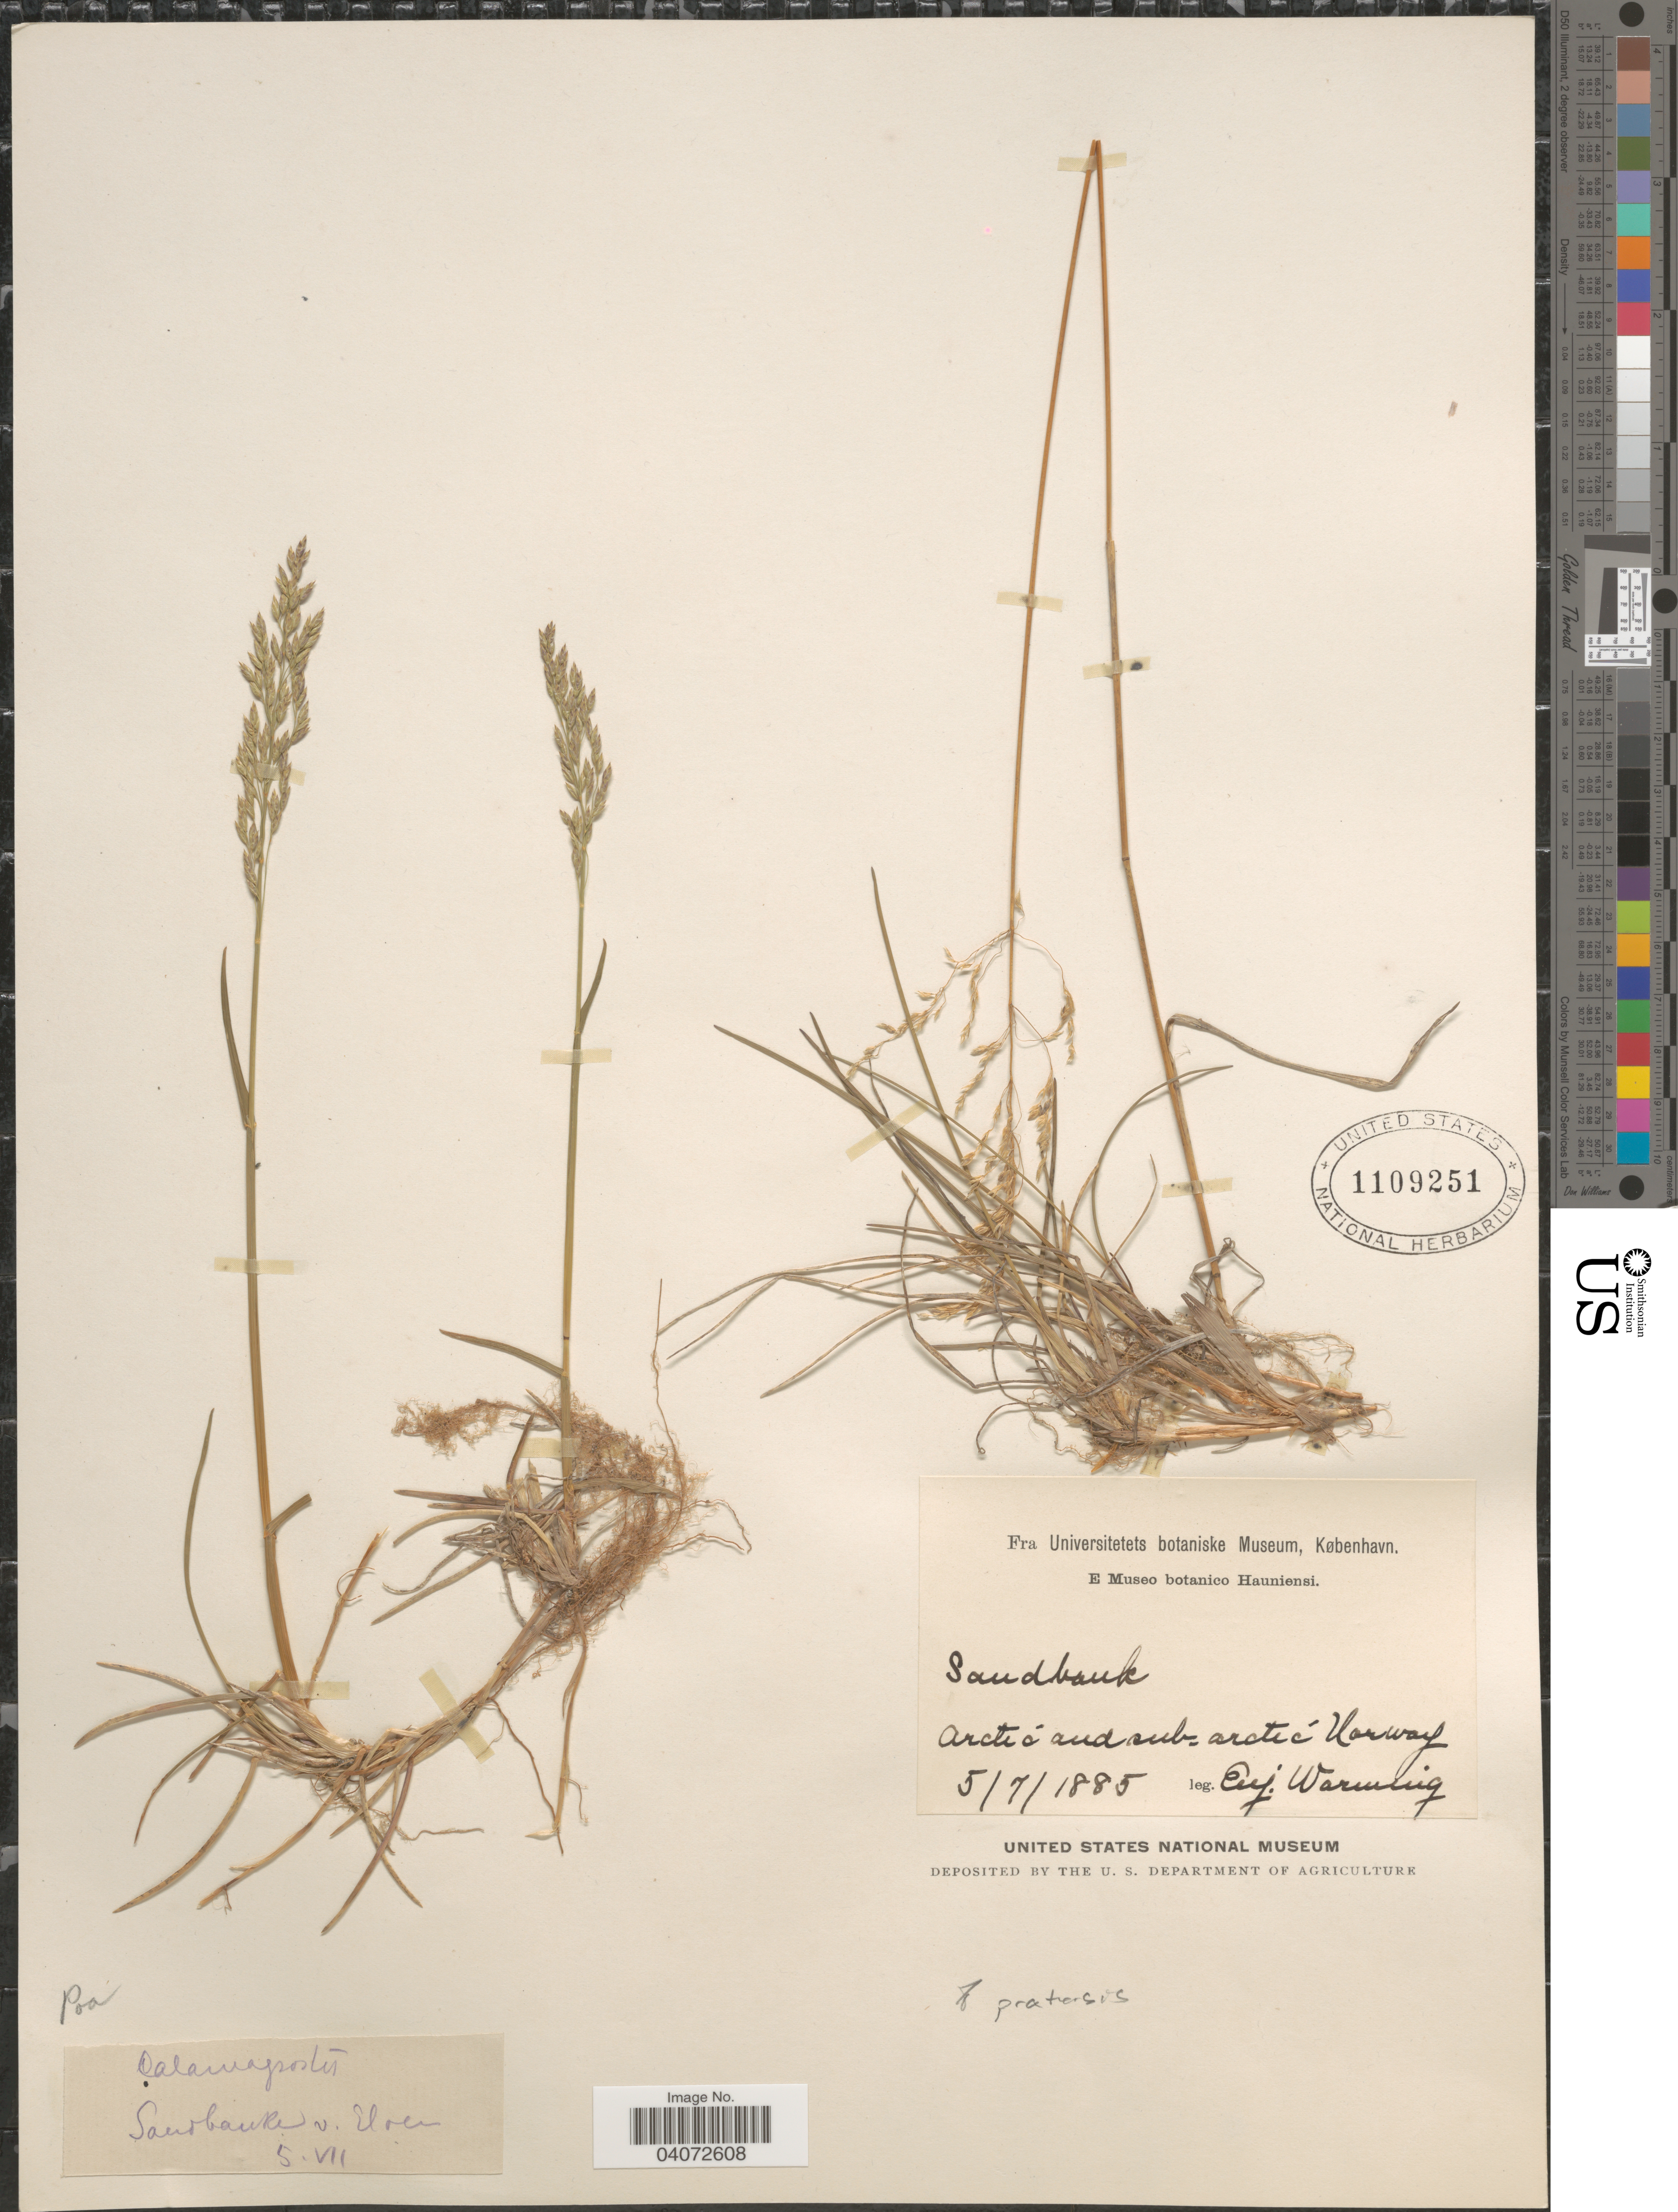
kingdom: Plantae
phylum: Tracheophyta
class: Liliopsida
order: Poales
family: Poaceae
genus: Poa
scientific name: Poa pratensis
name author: L.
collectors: E. Warming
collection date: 1885-07-05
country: Norway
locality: Arctic and sub. arctic Norway. Sandbank v. .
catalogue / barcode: US 1109251